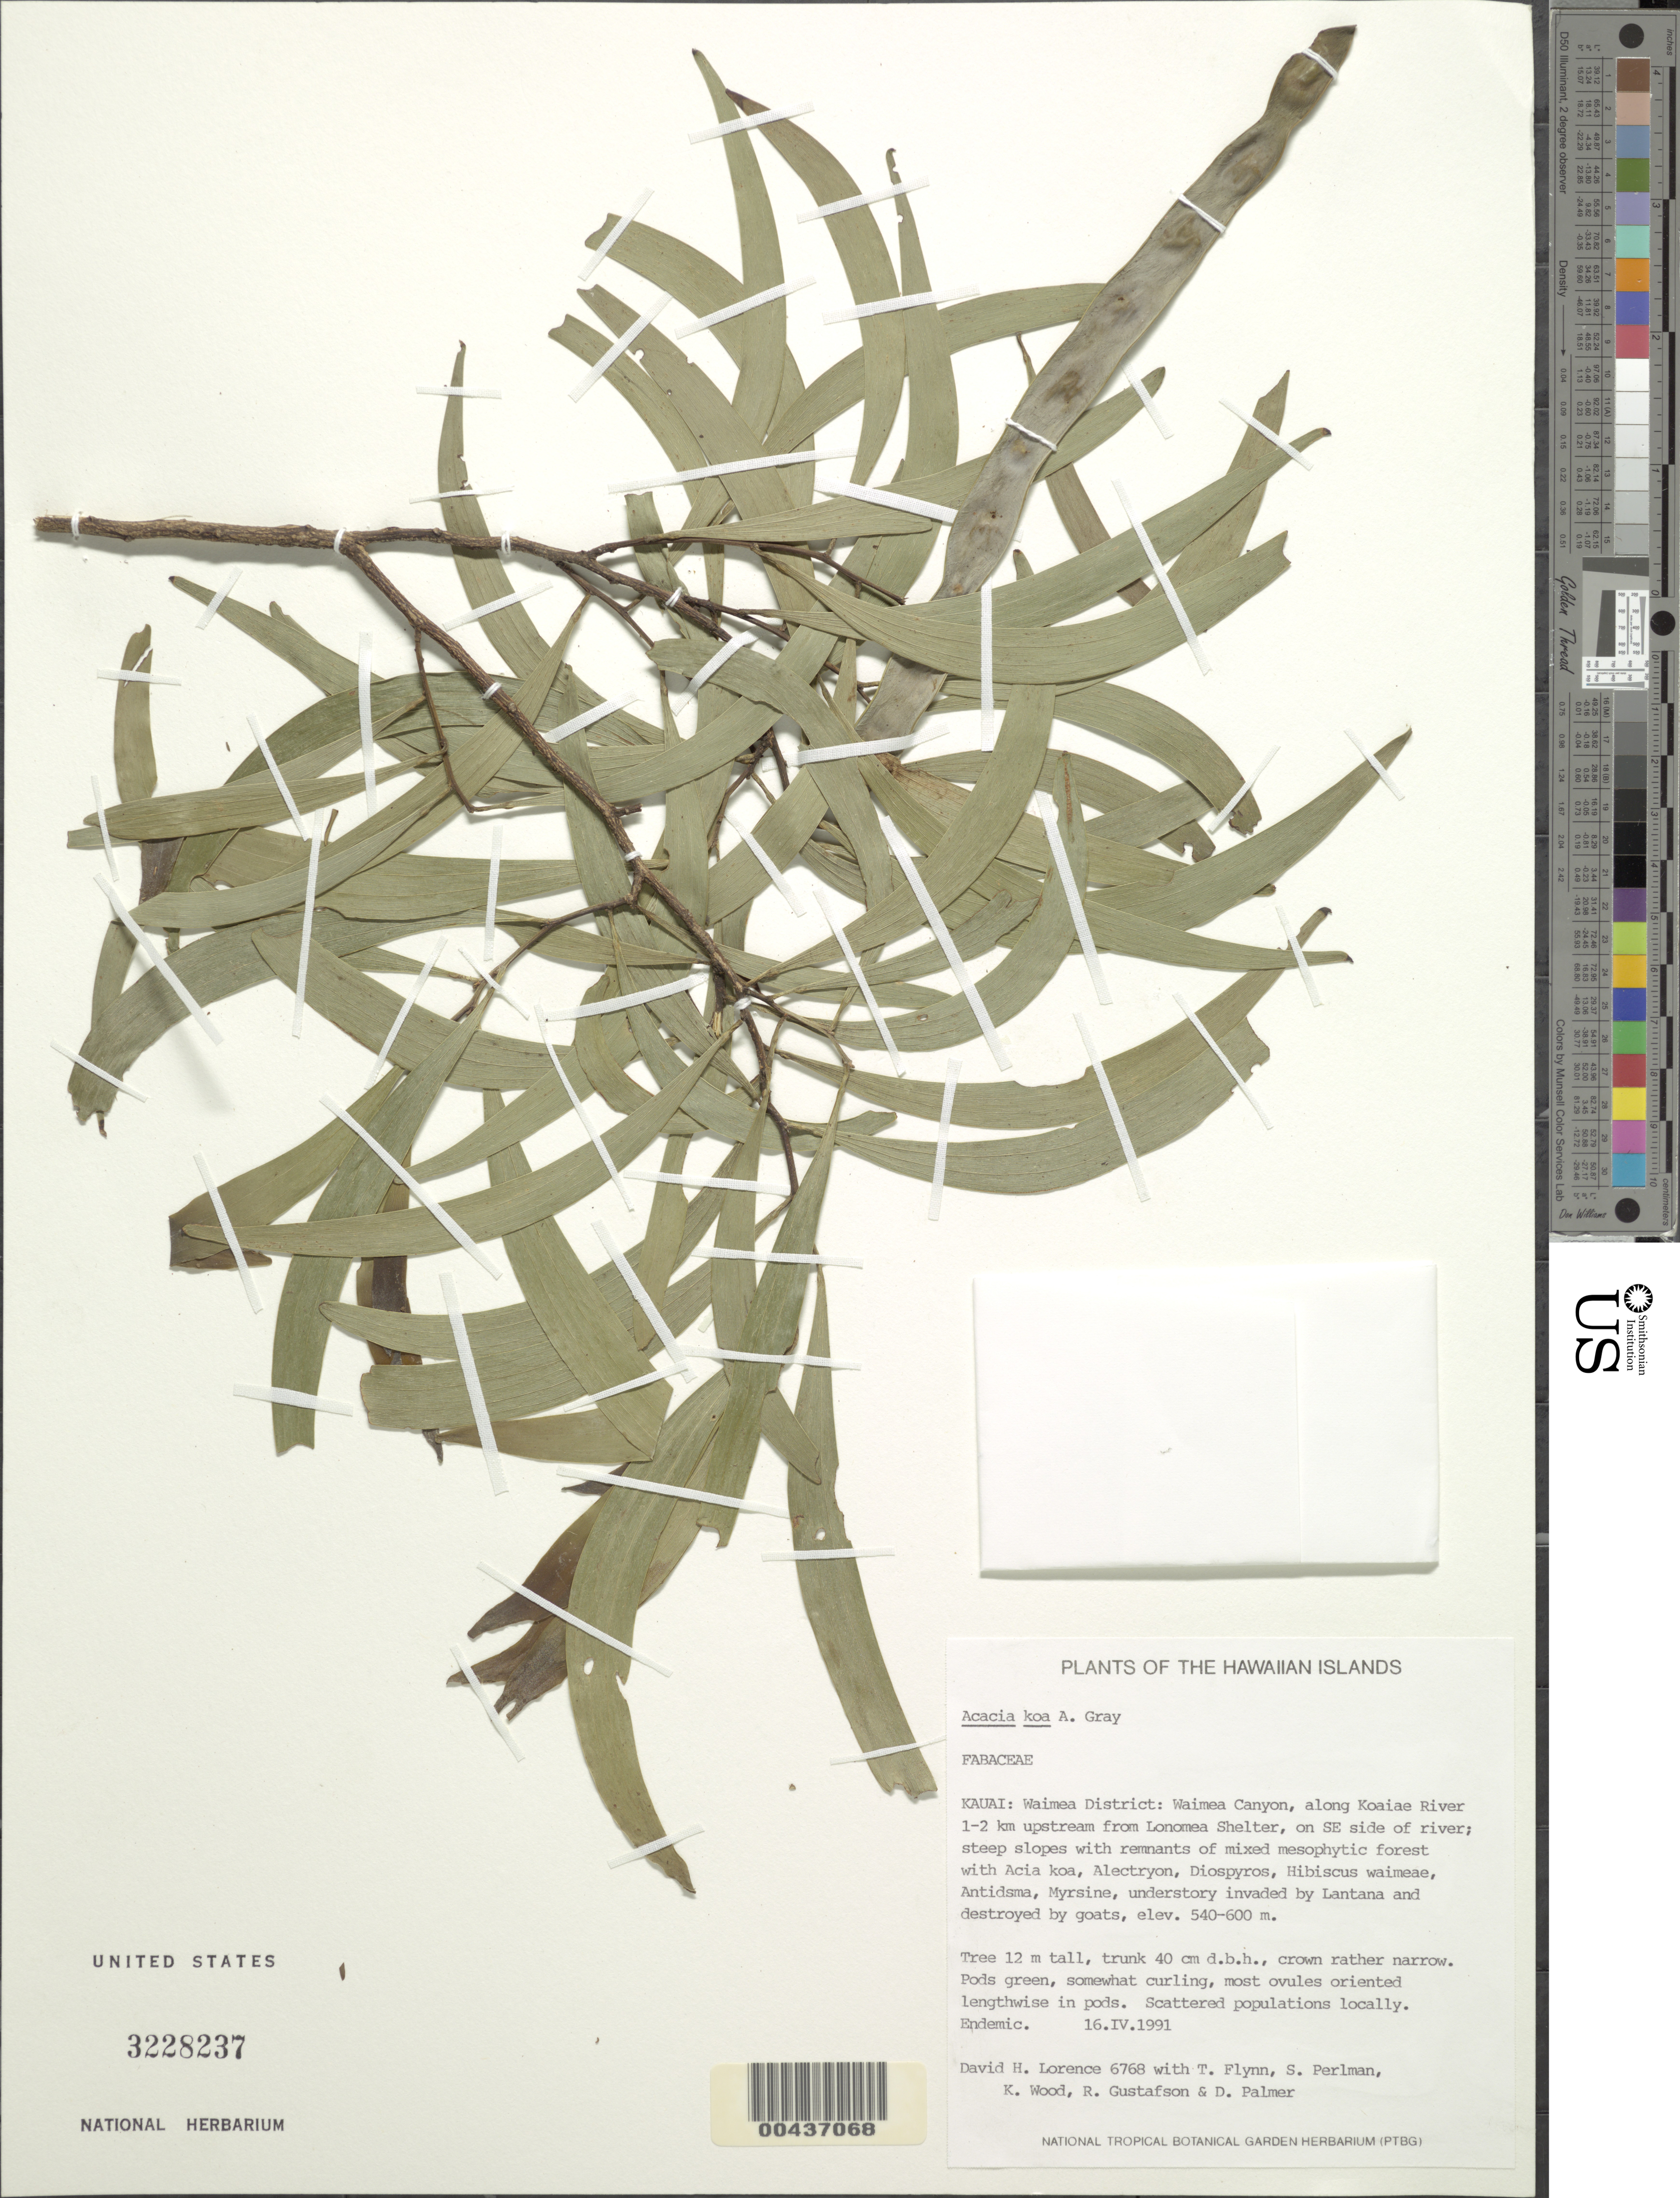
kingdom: Plantae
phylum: Tracheophyta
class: Magnoliopsida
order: Fabales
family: Fabaceae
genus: Acacia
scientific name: Acacia koa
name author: A. Gray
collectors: D. Lorence, T. W. Flynn, S. P. Perlman & K. Wood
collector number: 6768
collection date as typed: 16 Apr 1991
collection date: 1991-04-16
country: United States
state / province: Hawaii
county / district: Kauai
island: Kaua'i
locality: Waimea District: Waimea Canyon, along Koaiae River 1-2 km upstream from Lonomea Shelter, on SE side of river, Kauai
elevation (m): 540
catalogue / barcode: US 3228237